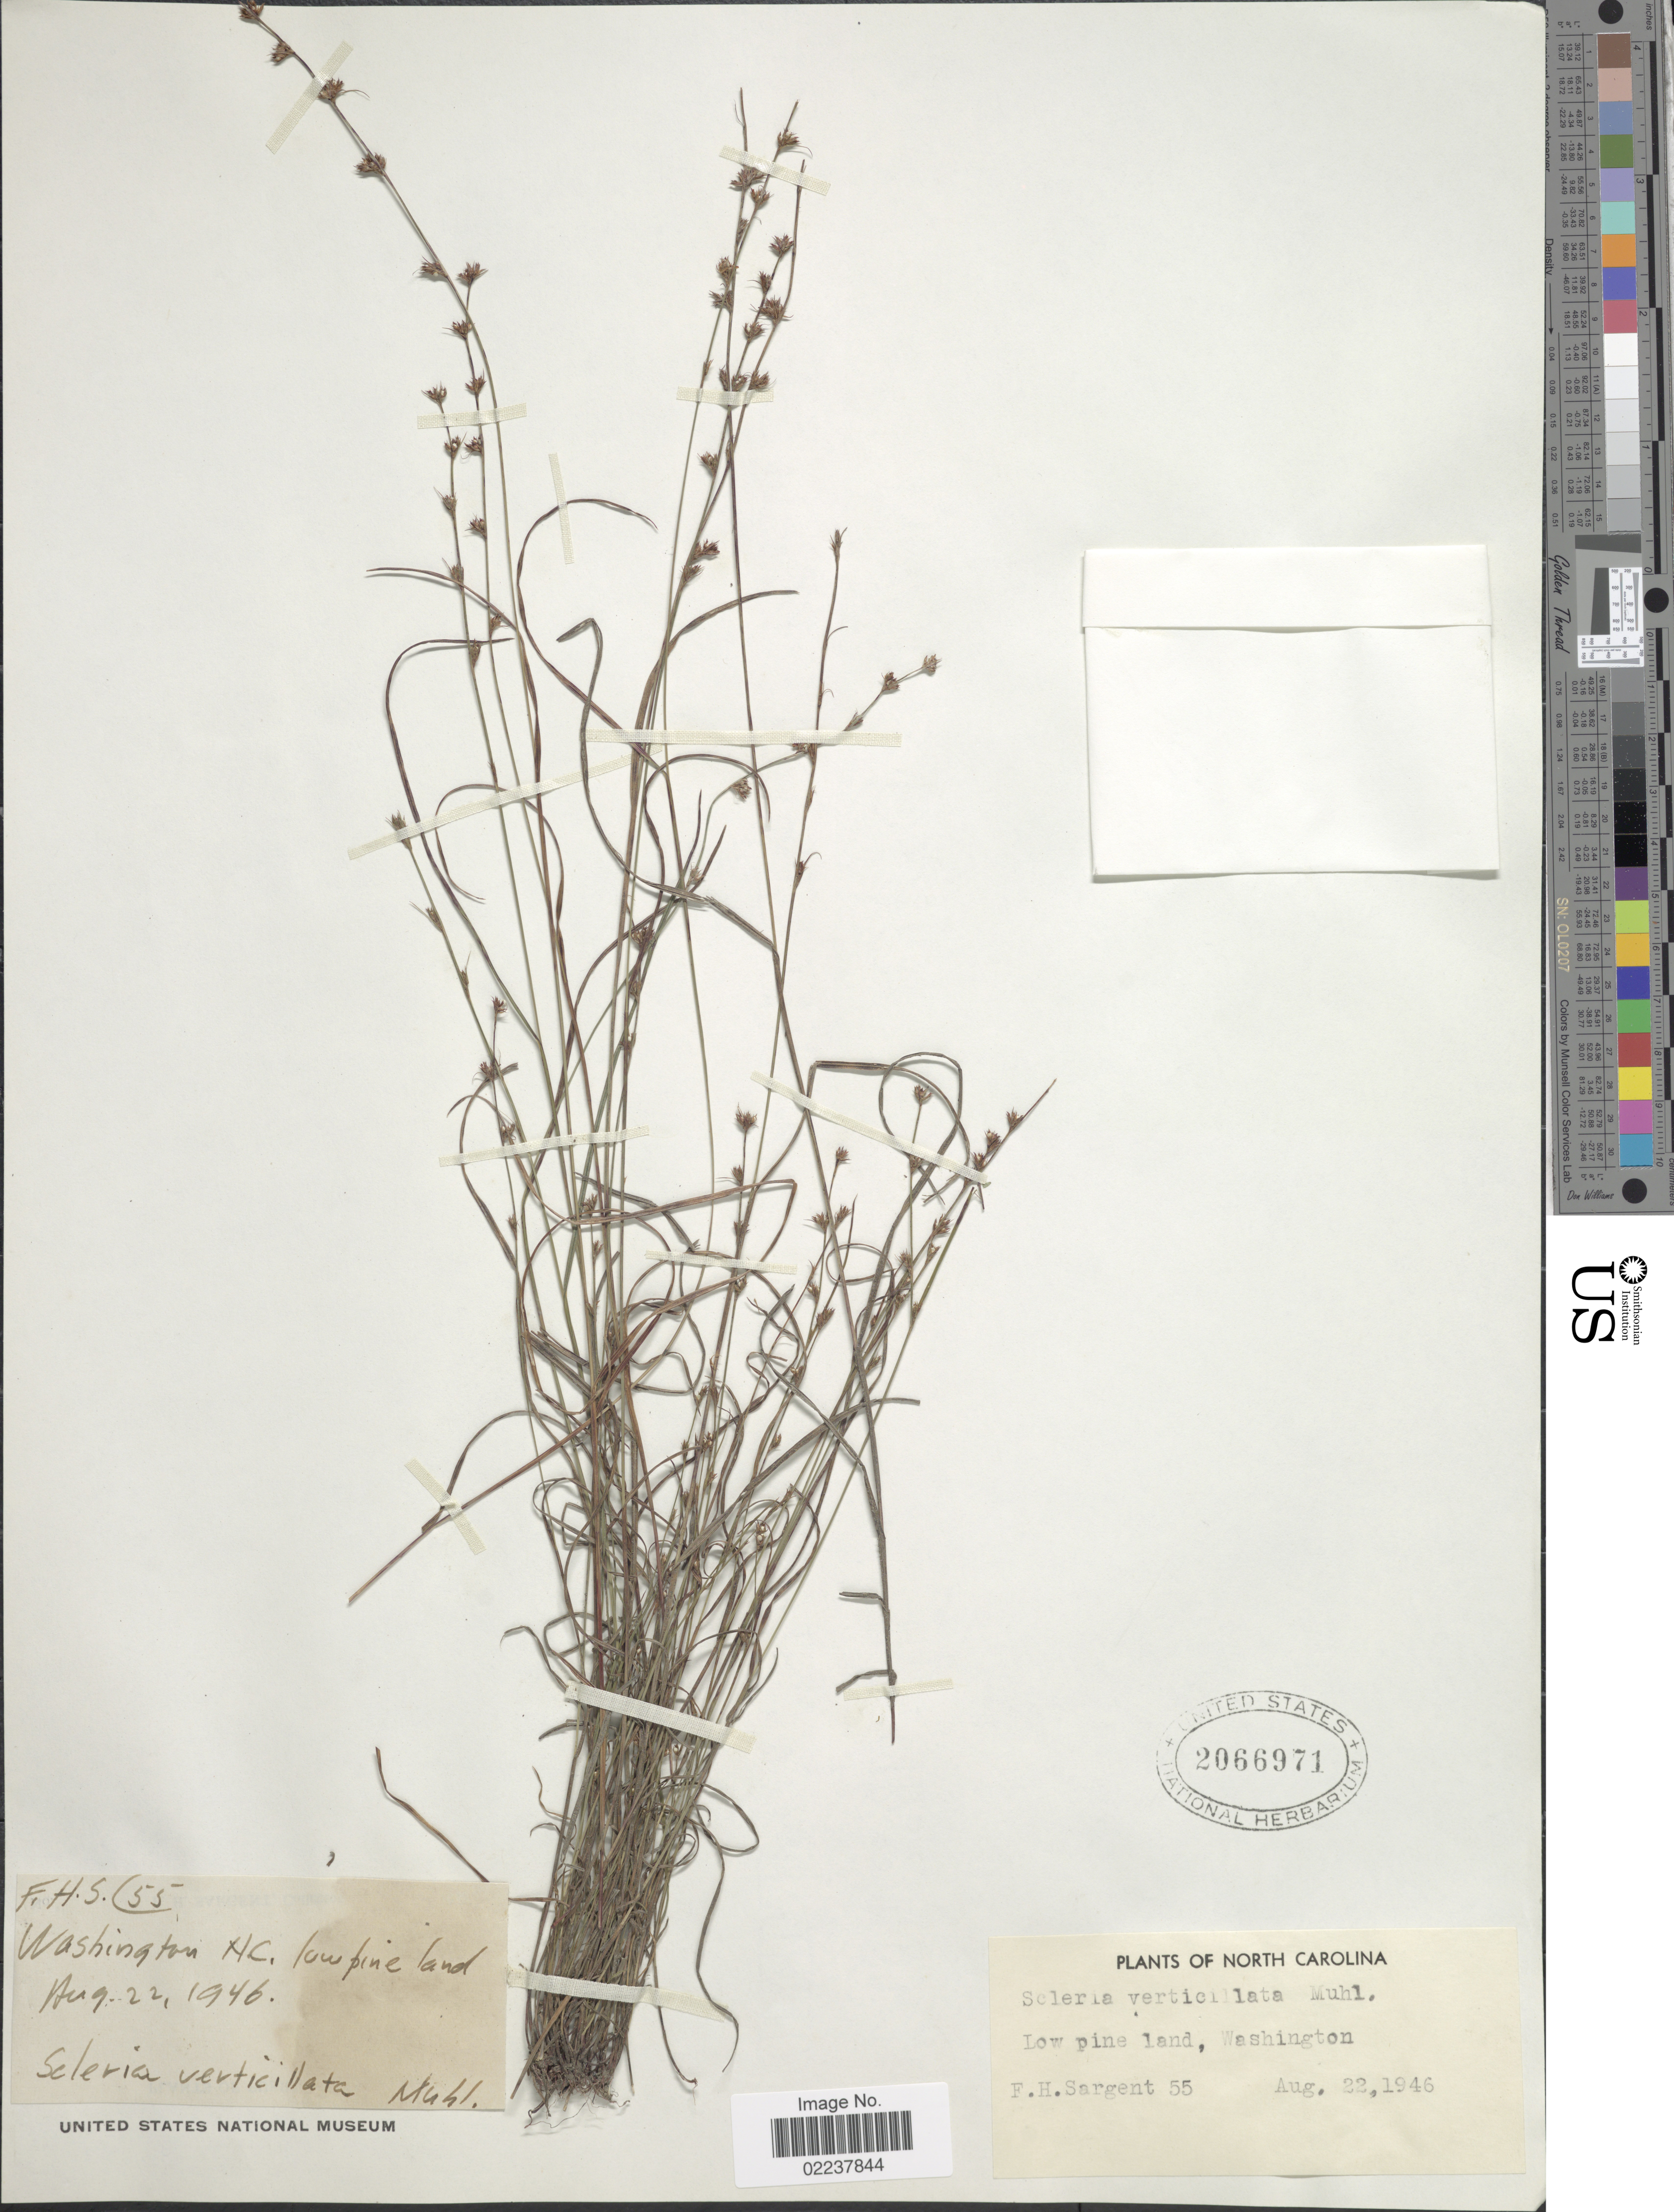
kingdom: Plantae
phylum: Tracheophyta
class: Liliopsida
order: Poales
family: Cyperaceae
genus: Scleria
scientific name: Scleria verticillata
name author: Muhl. ex Willd.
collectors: F. H. Sargent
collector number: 55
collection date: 1946-08-22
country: United States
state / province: North Carolina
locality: Washington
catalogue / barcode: US 2066971